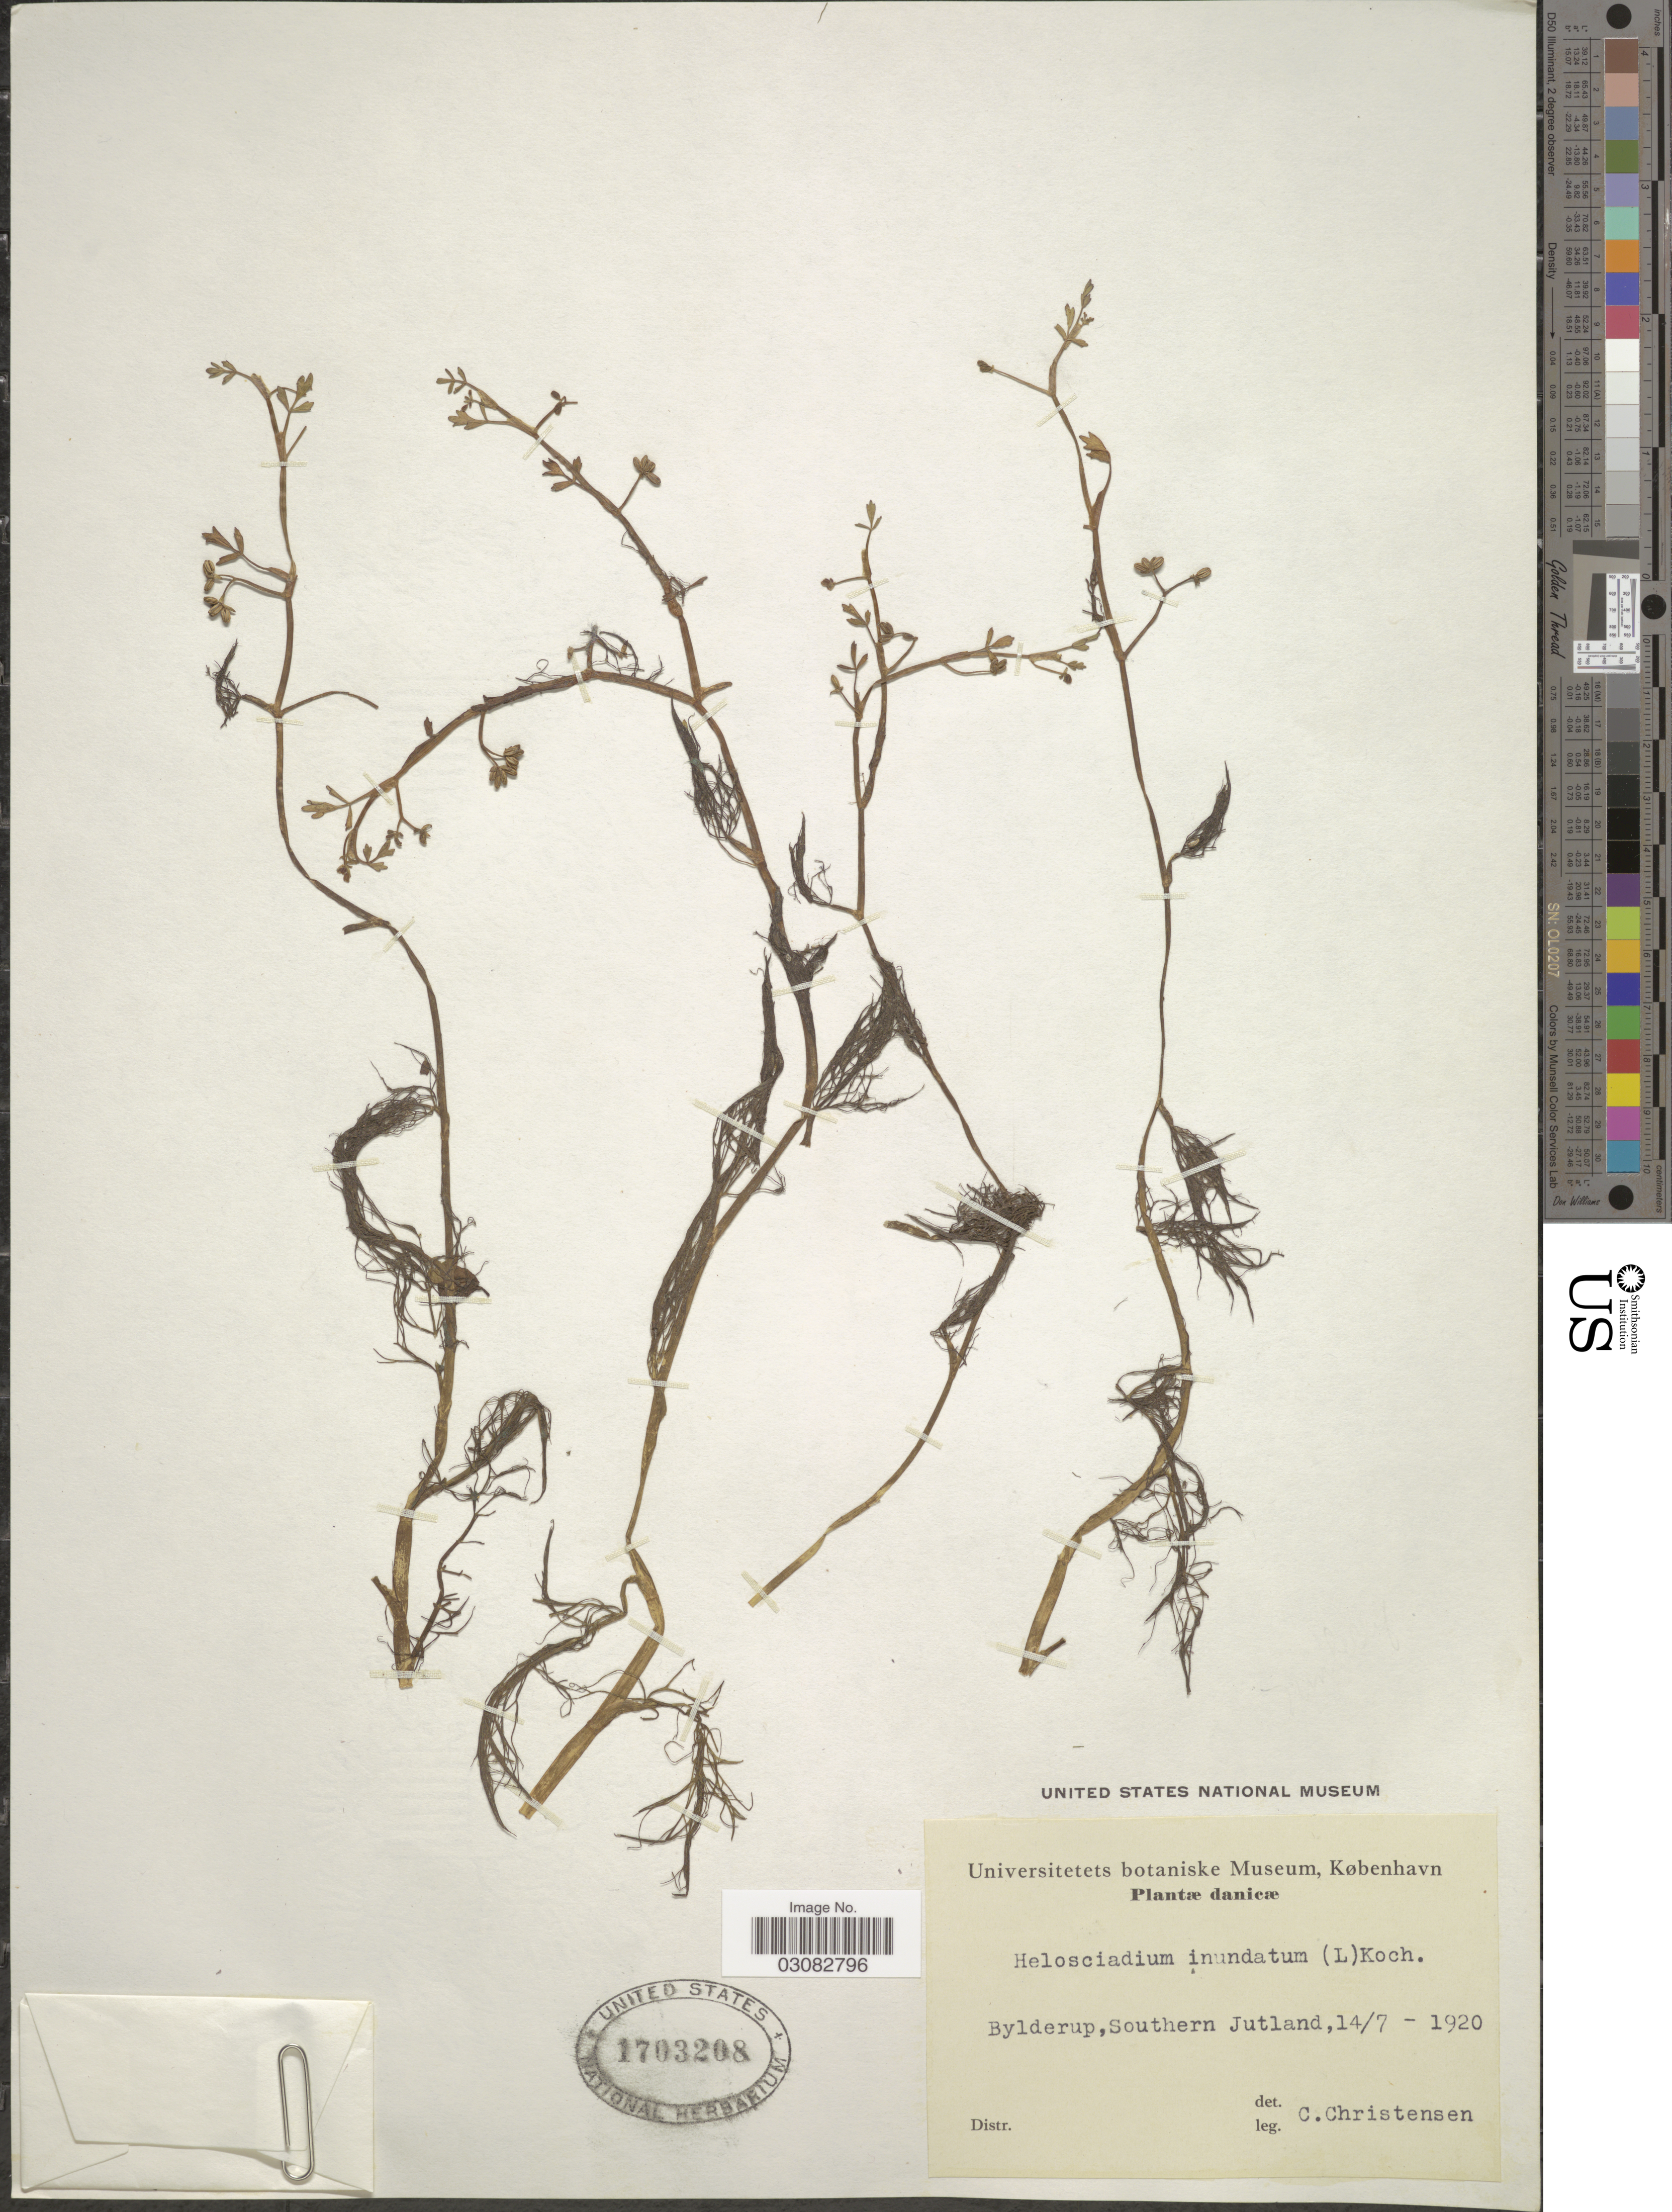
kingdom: Plantae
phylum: Tracheophyta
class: Magnoliopsida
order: Apiales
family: Apiaceae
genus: Apium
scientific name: Apium inundatum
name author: (L.) Rchb. f.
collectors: C. Christensen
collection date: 1920-07-14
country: Denmark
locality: Danicæ. Bylderup, Southern Jutland.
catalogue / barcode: US 1703208